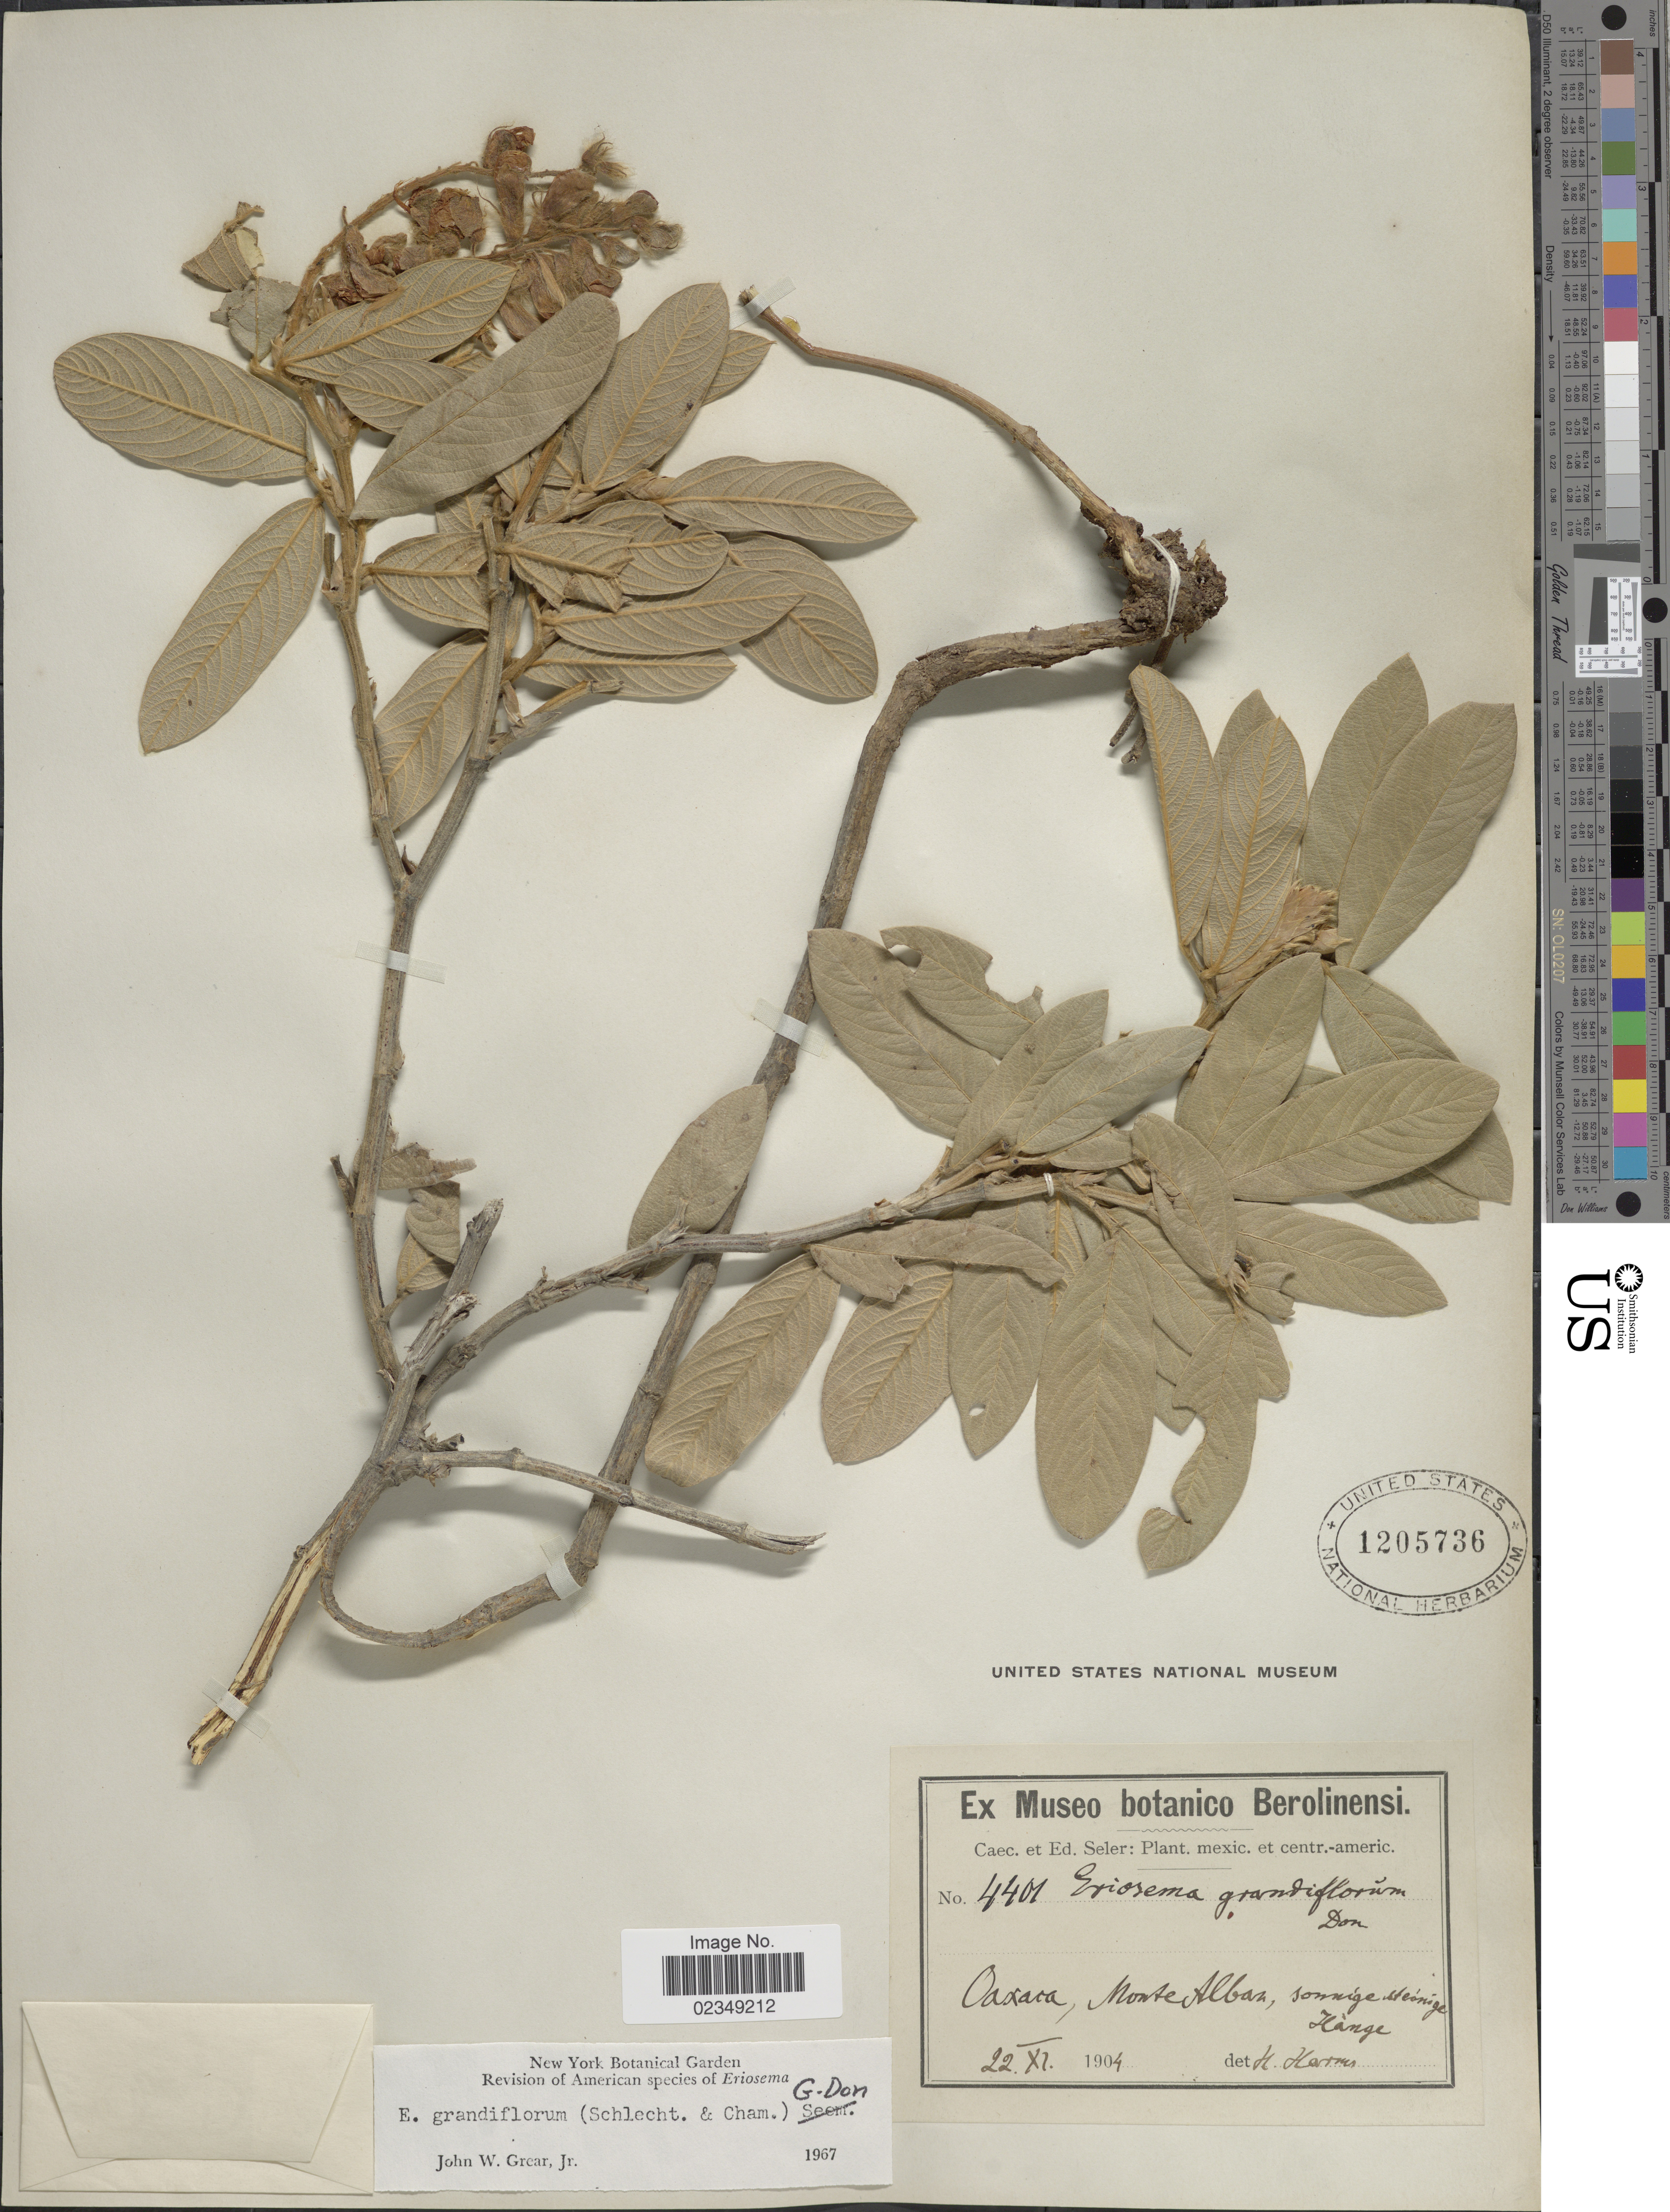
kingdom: Plantae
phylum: Tracheophyta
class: Magnoliopsida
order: Fabales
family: Fabaceae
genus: Eriosema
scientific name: Eriosema grandiflorum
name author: (Schltdl. & Cham.) G. Don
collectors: ex Caec. et Ed Seler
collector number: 4401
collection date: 1904-11-22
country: Mexico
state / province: Oaxaca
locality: Monte Alban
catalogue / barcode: US 1205736